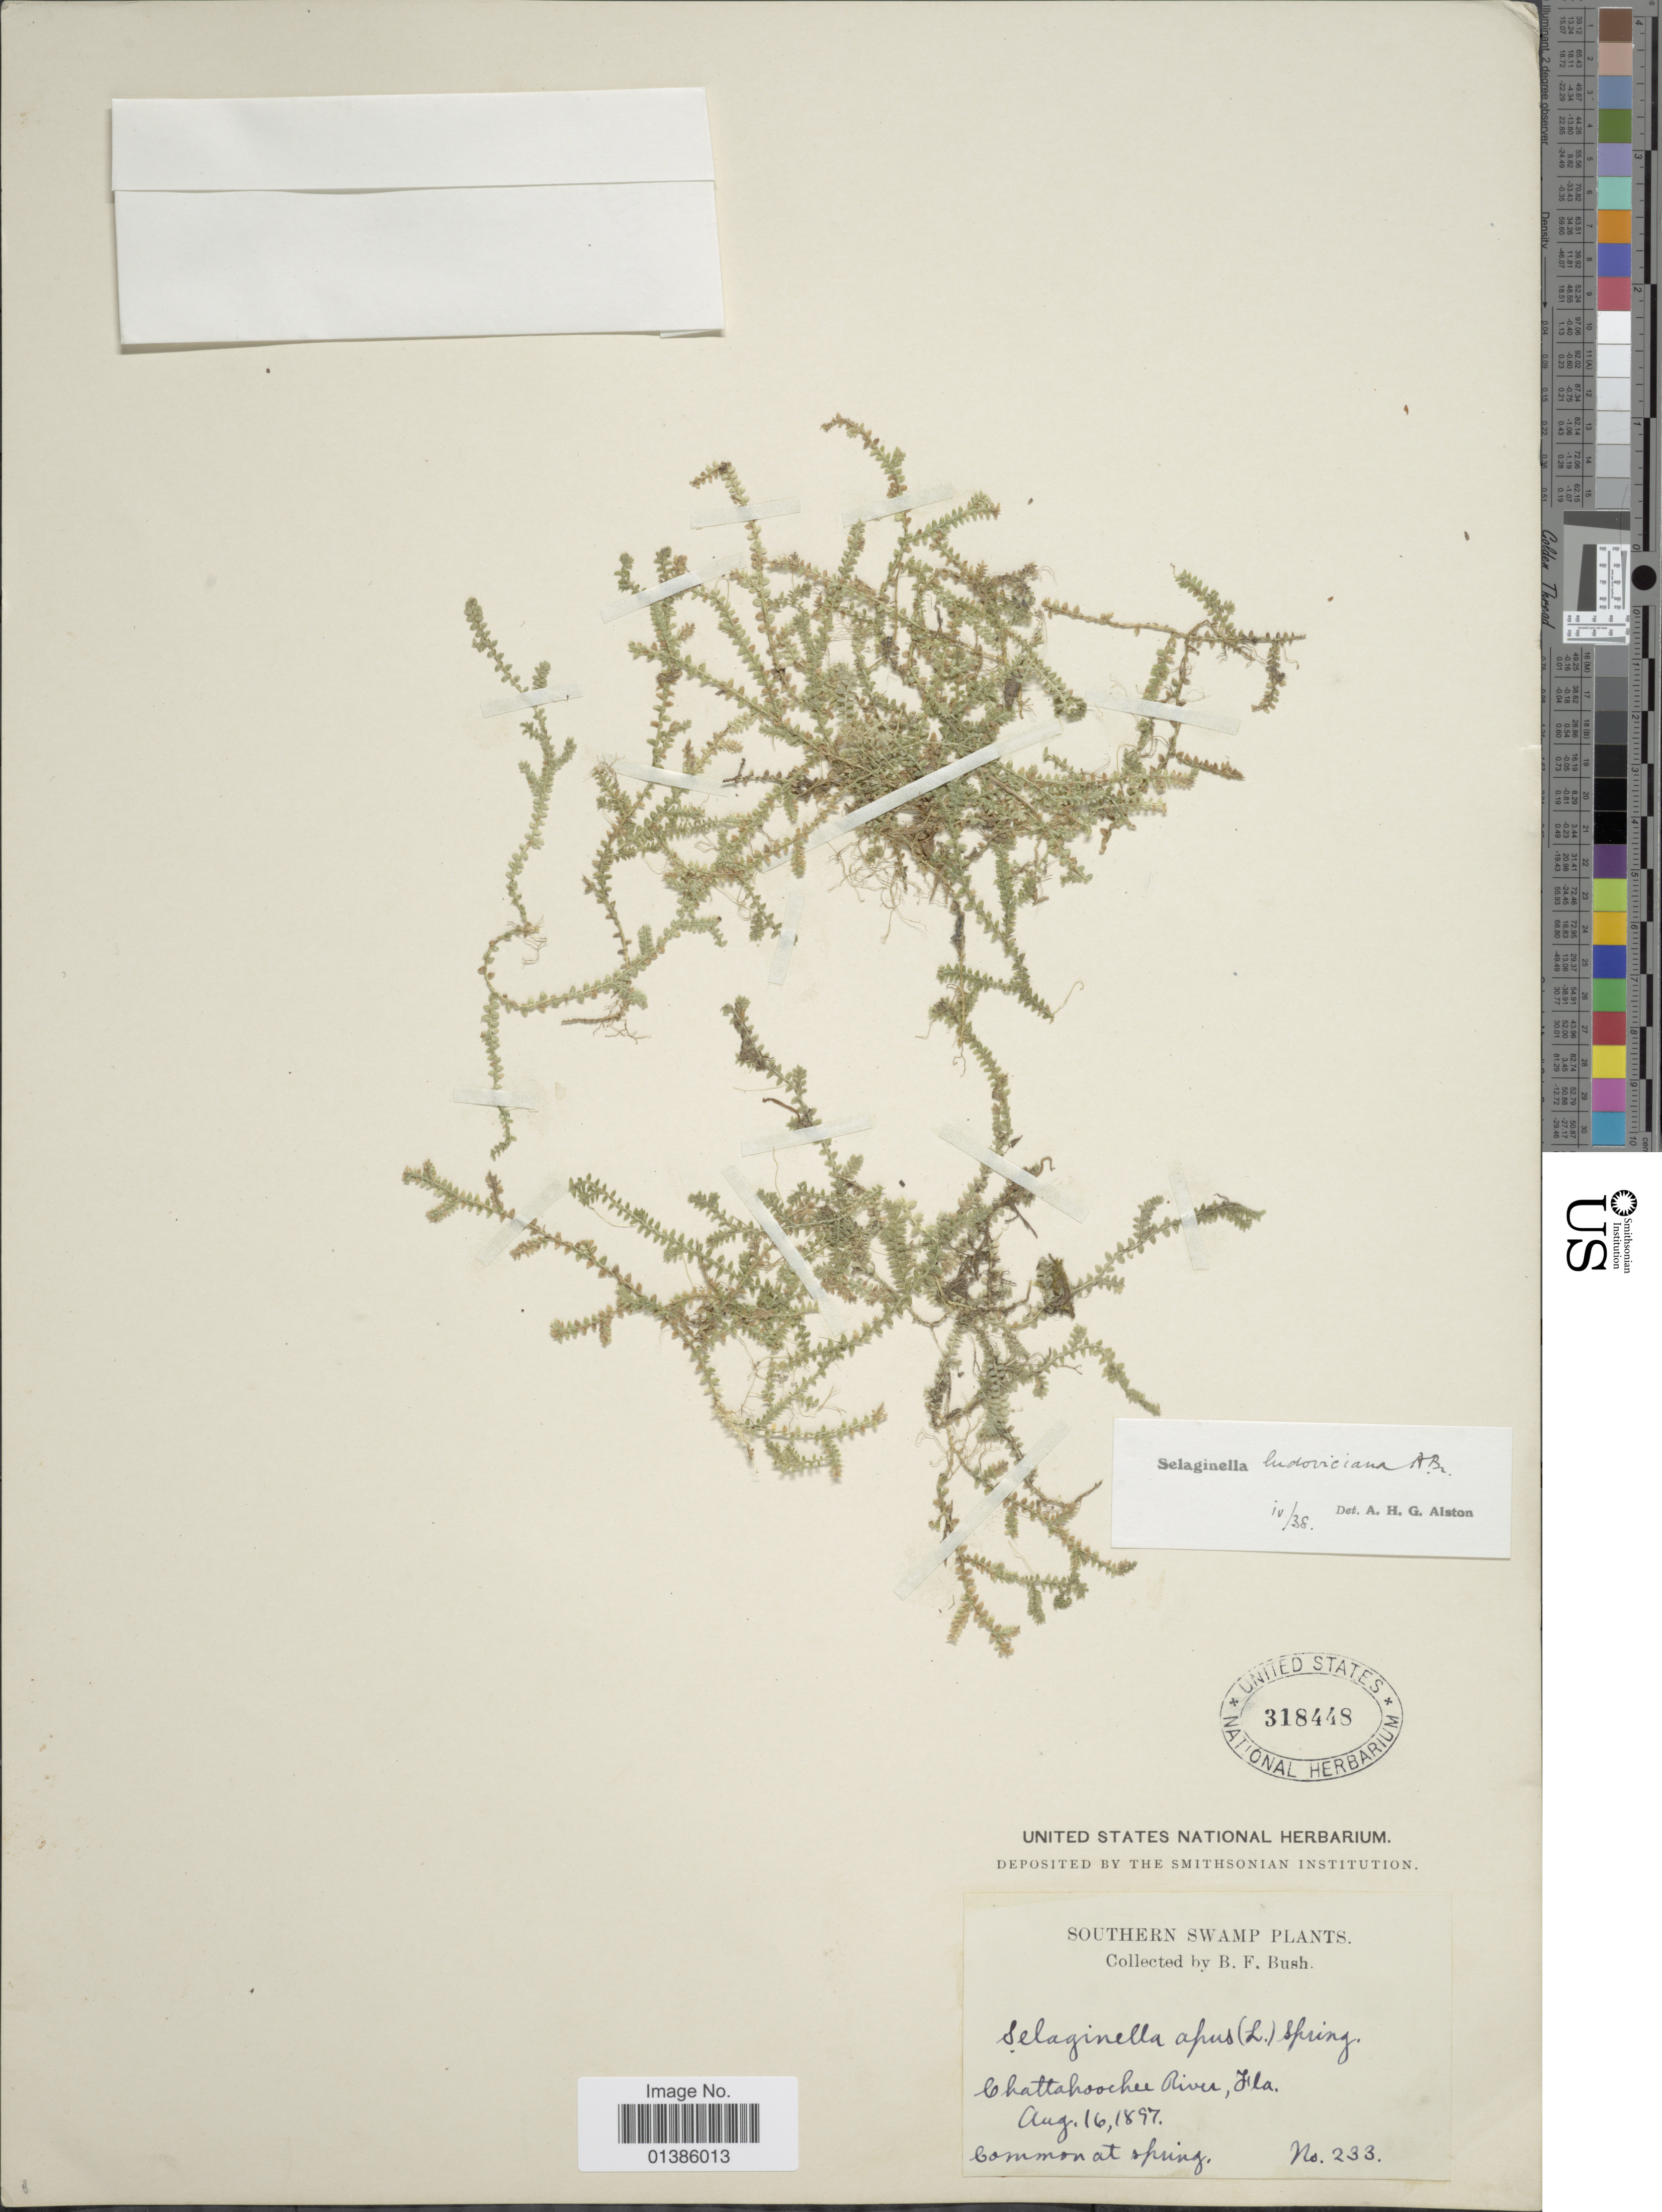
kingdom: Plantae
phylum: Tracheophyta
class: Lycopodiopsida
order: Selaginellales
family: Selaginellaceae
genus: Selaginella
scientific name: Selaginella ludoviciana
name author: A. Braun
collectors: B. F. Bush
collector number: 233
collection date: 1897-08-16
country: United States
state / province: Florida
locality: Southern swamp plants. Chattahoochee River.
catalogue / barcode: US 318448